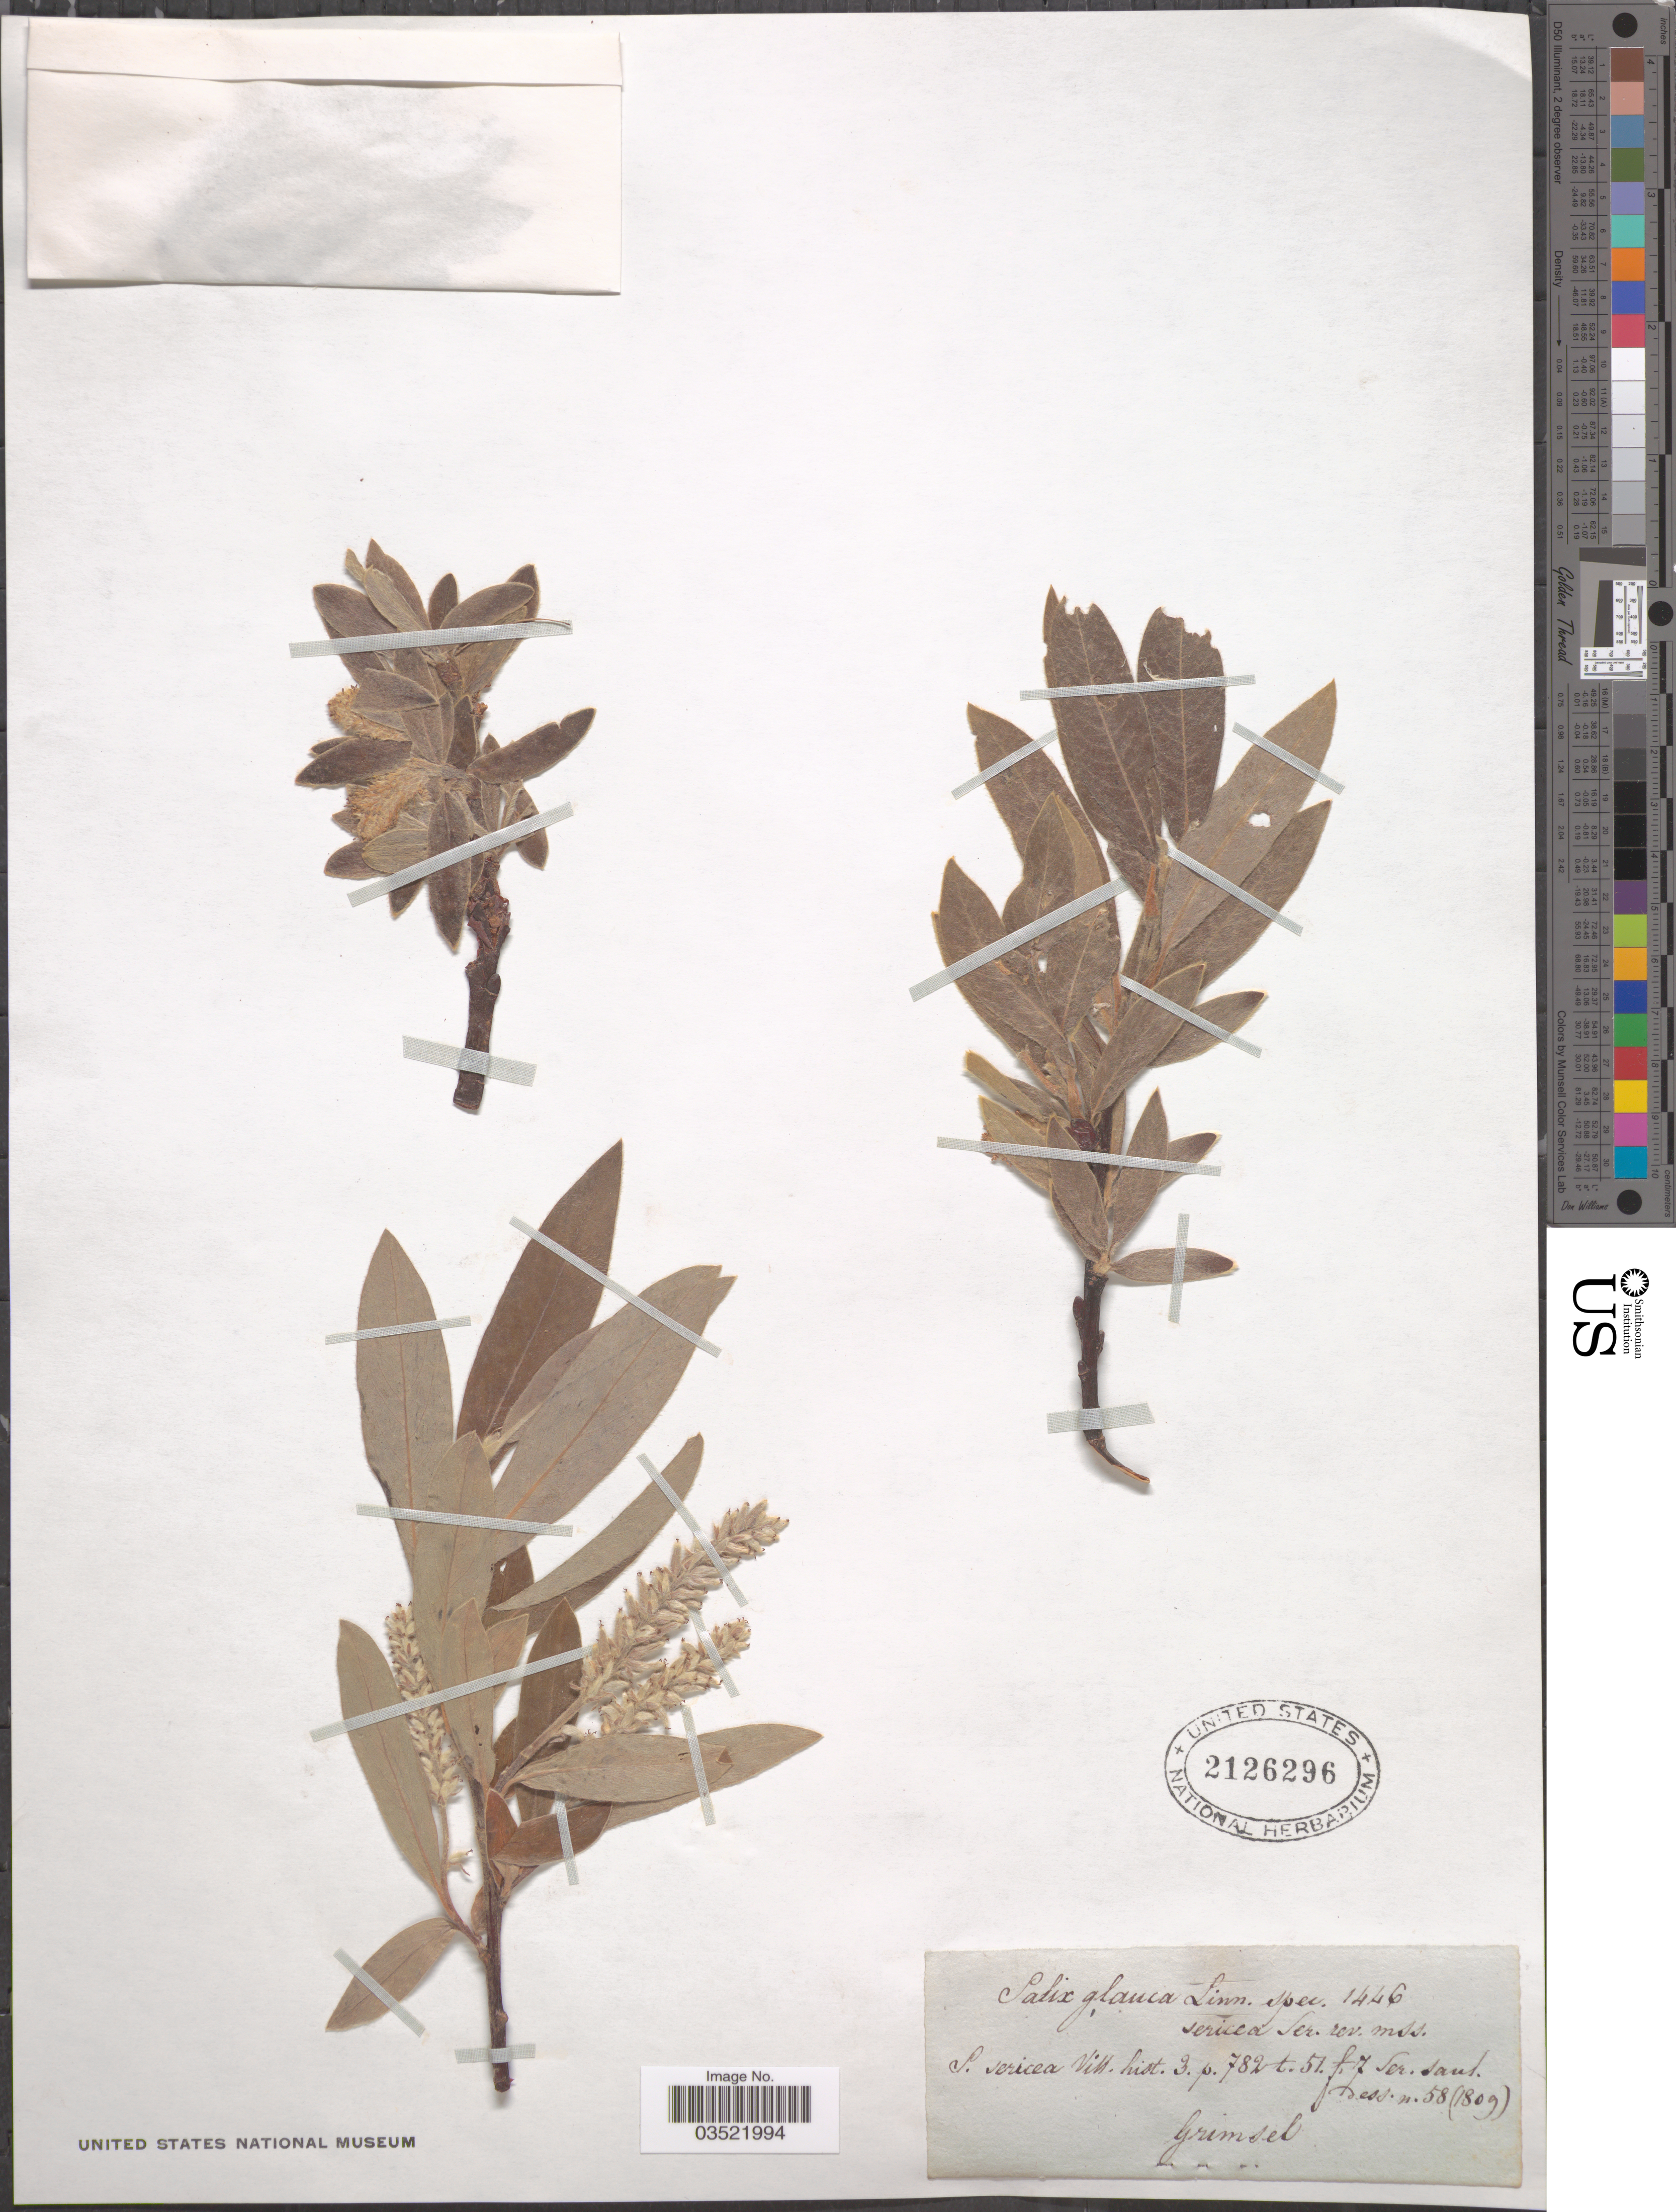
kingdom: Plantae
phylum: Tracheophyta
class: Magnoliopsida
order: Malpighiales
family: Salicaceae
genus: Salix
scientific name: Salix glauca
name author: L.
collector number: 1446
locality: Grimsel.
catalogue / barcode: US 2126296